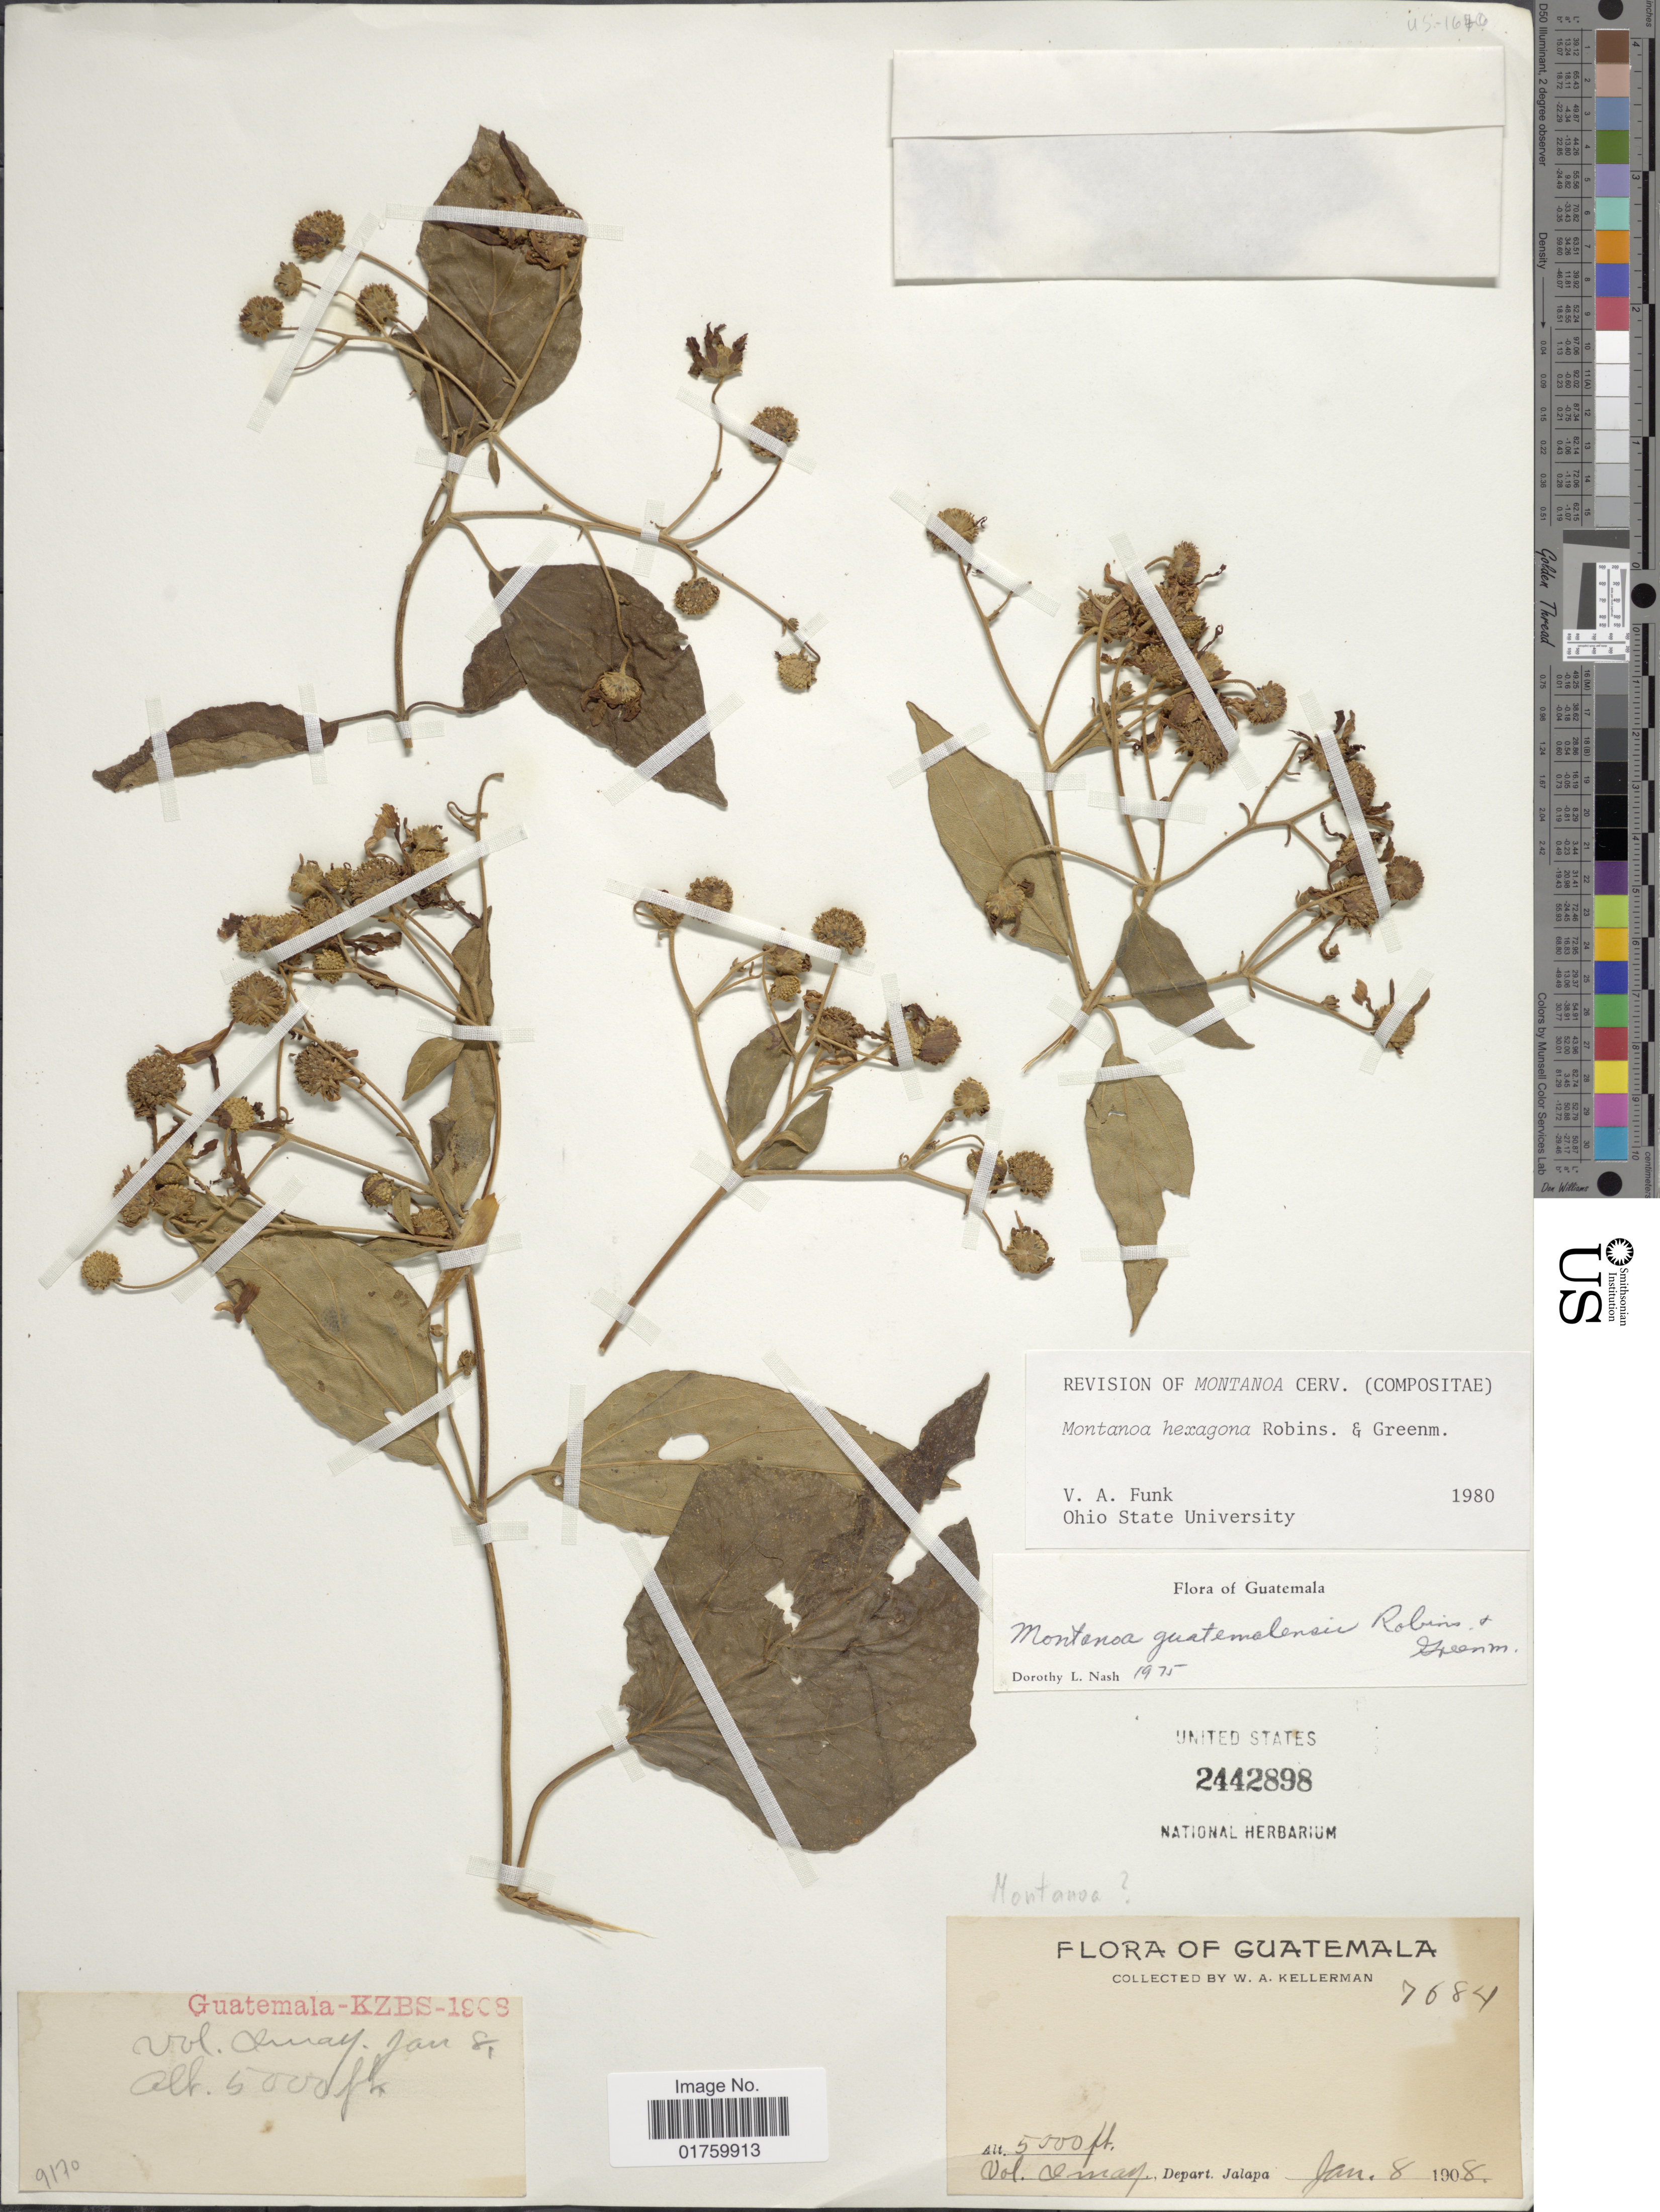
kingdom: Plantae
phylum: Tracheophyta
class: Magnoliopsida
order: Asterales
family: Asteraceae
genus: Montanoa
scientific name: Montanoa hexagona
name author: B.L. Rob. & Greenm.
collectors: W. Kellerman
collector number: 7684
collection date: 1908-01-08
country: Guatemala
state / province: Jalapa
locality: Montanoa. [unsure placement] Vol. Jumay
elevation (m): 1524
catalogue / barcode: US 2442898